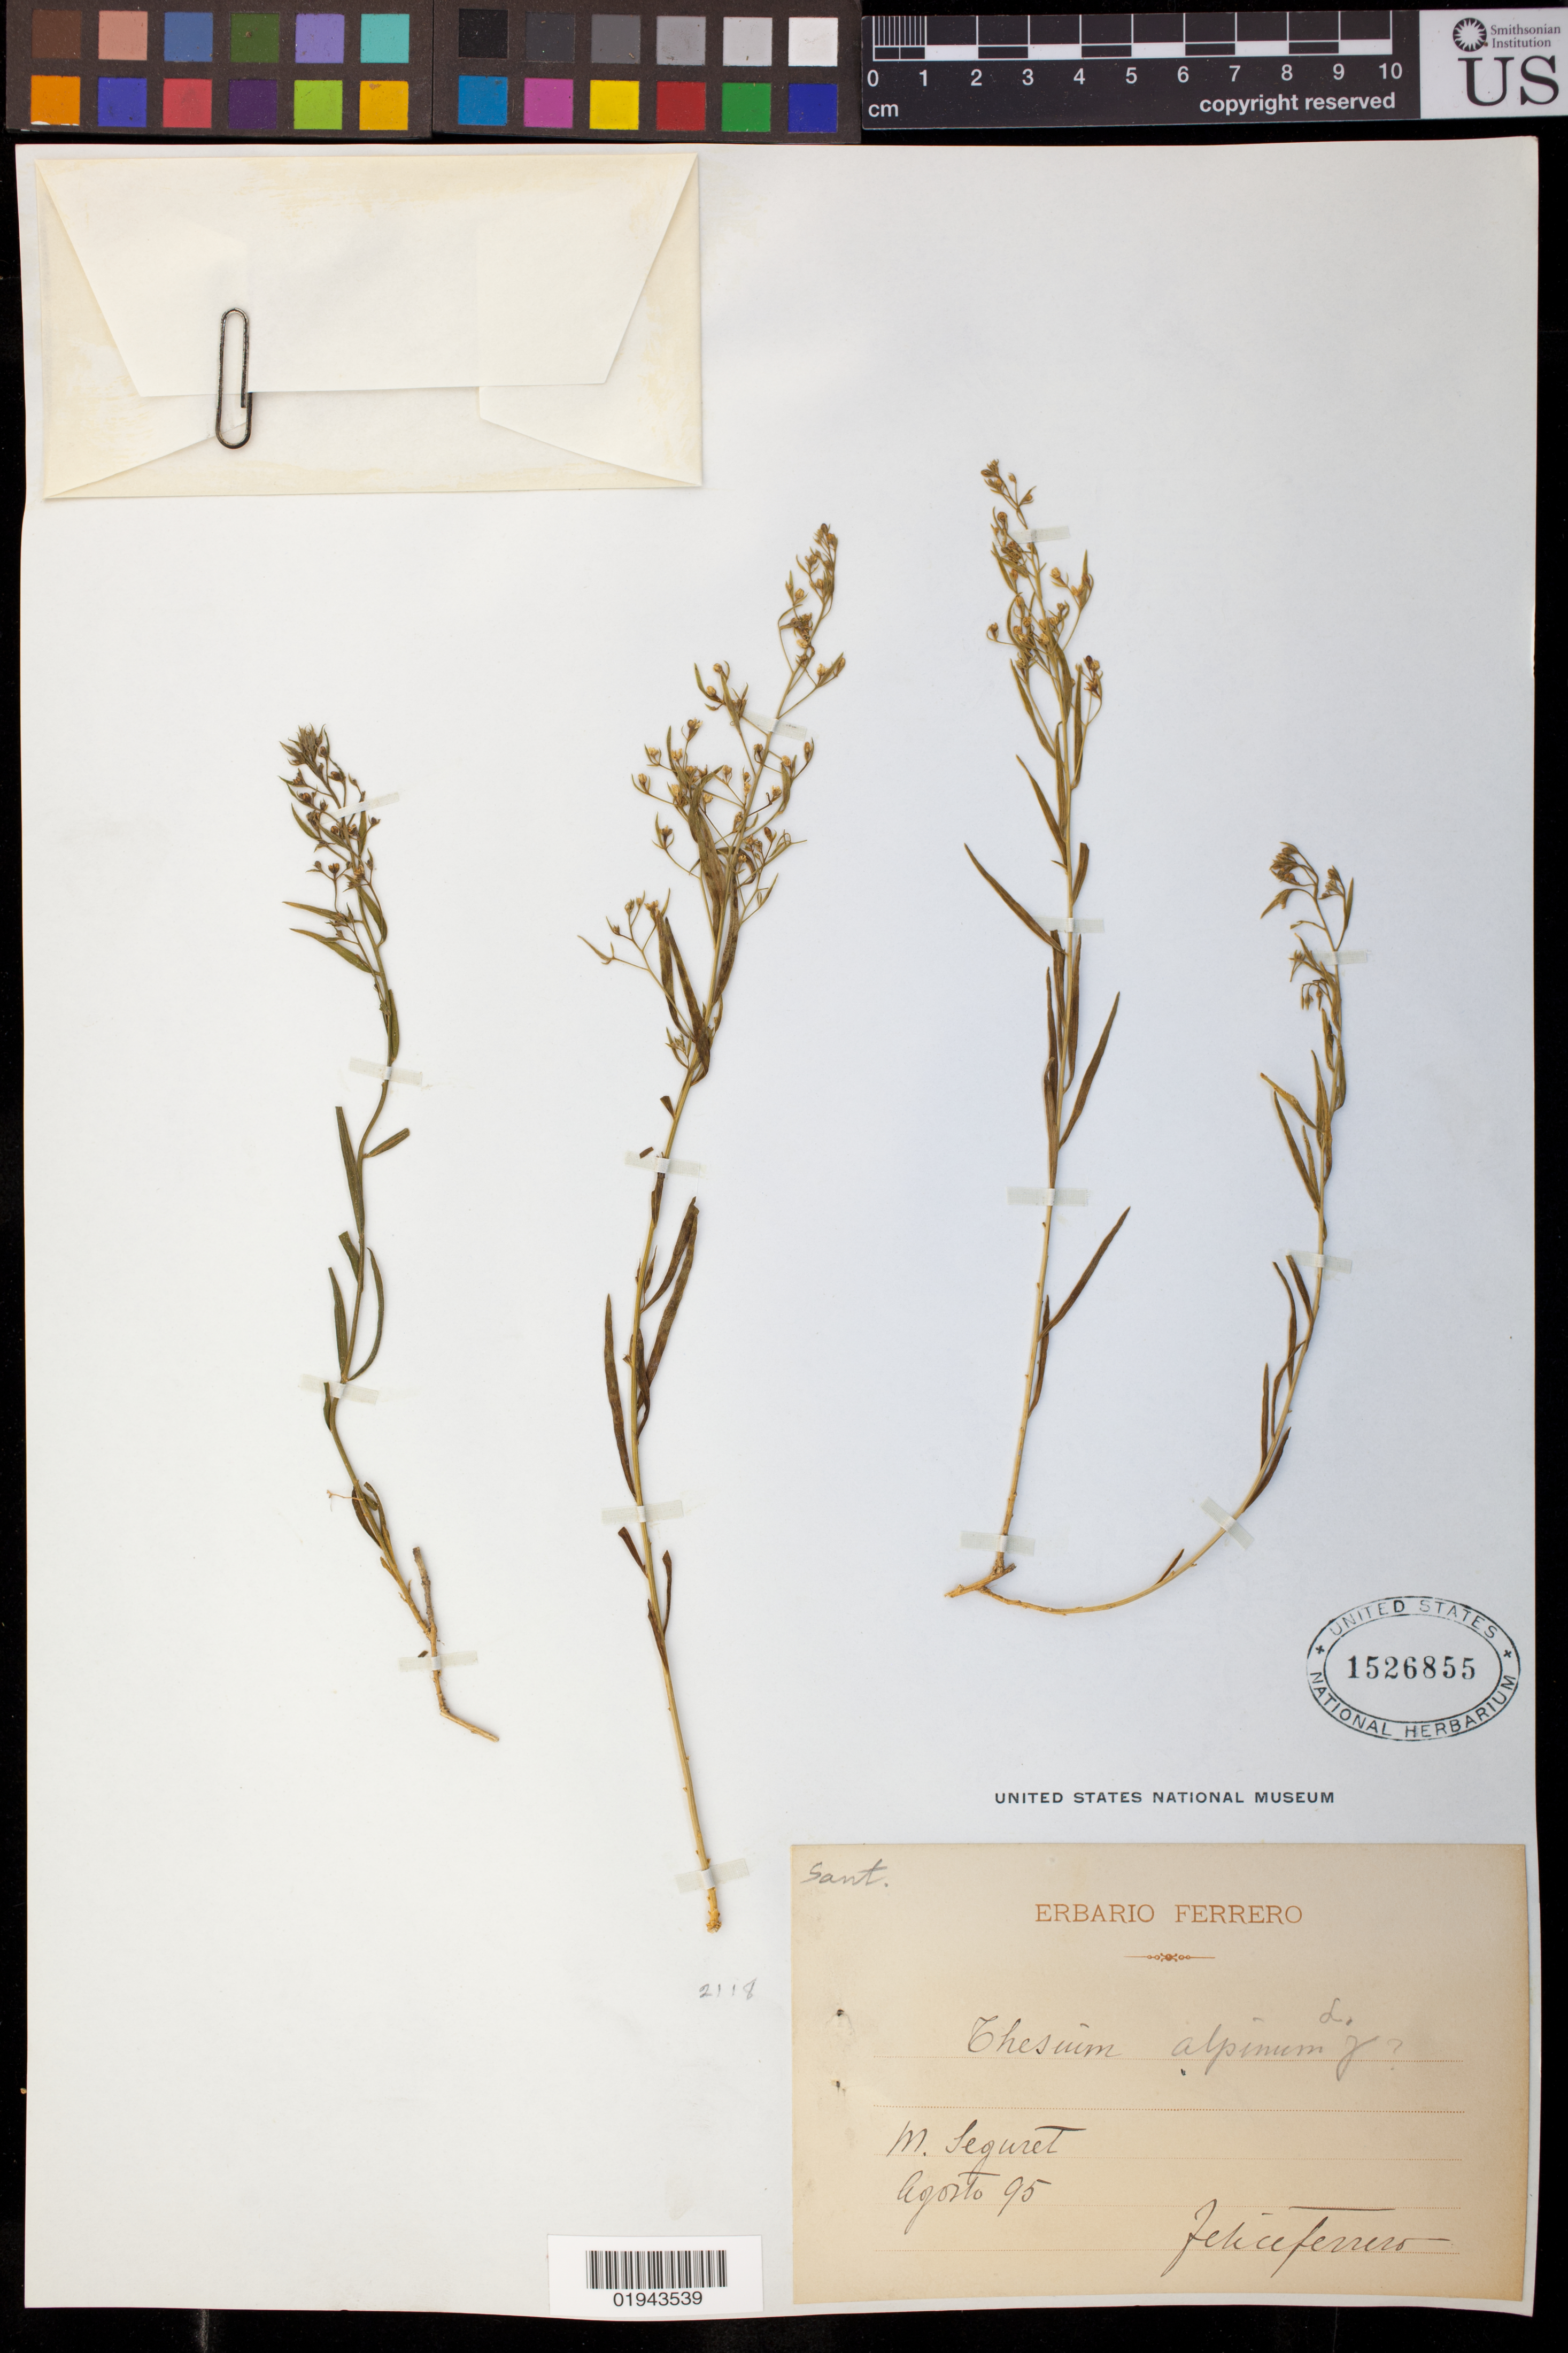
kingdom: Plantae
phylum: Tracheophyta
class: Magnoliopsida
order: Santalales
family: Thesiaceae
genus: Thesium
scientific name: Thesium alpinum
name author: L.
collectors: F. Ferrero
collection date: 1895-08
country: France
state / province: Provence-Alpes-Côte d'Azur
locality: M. Seguret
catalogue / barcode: US 1526855